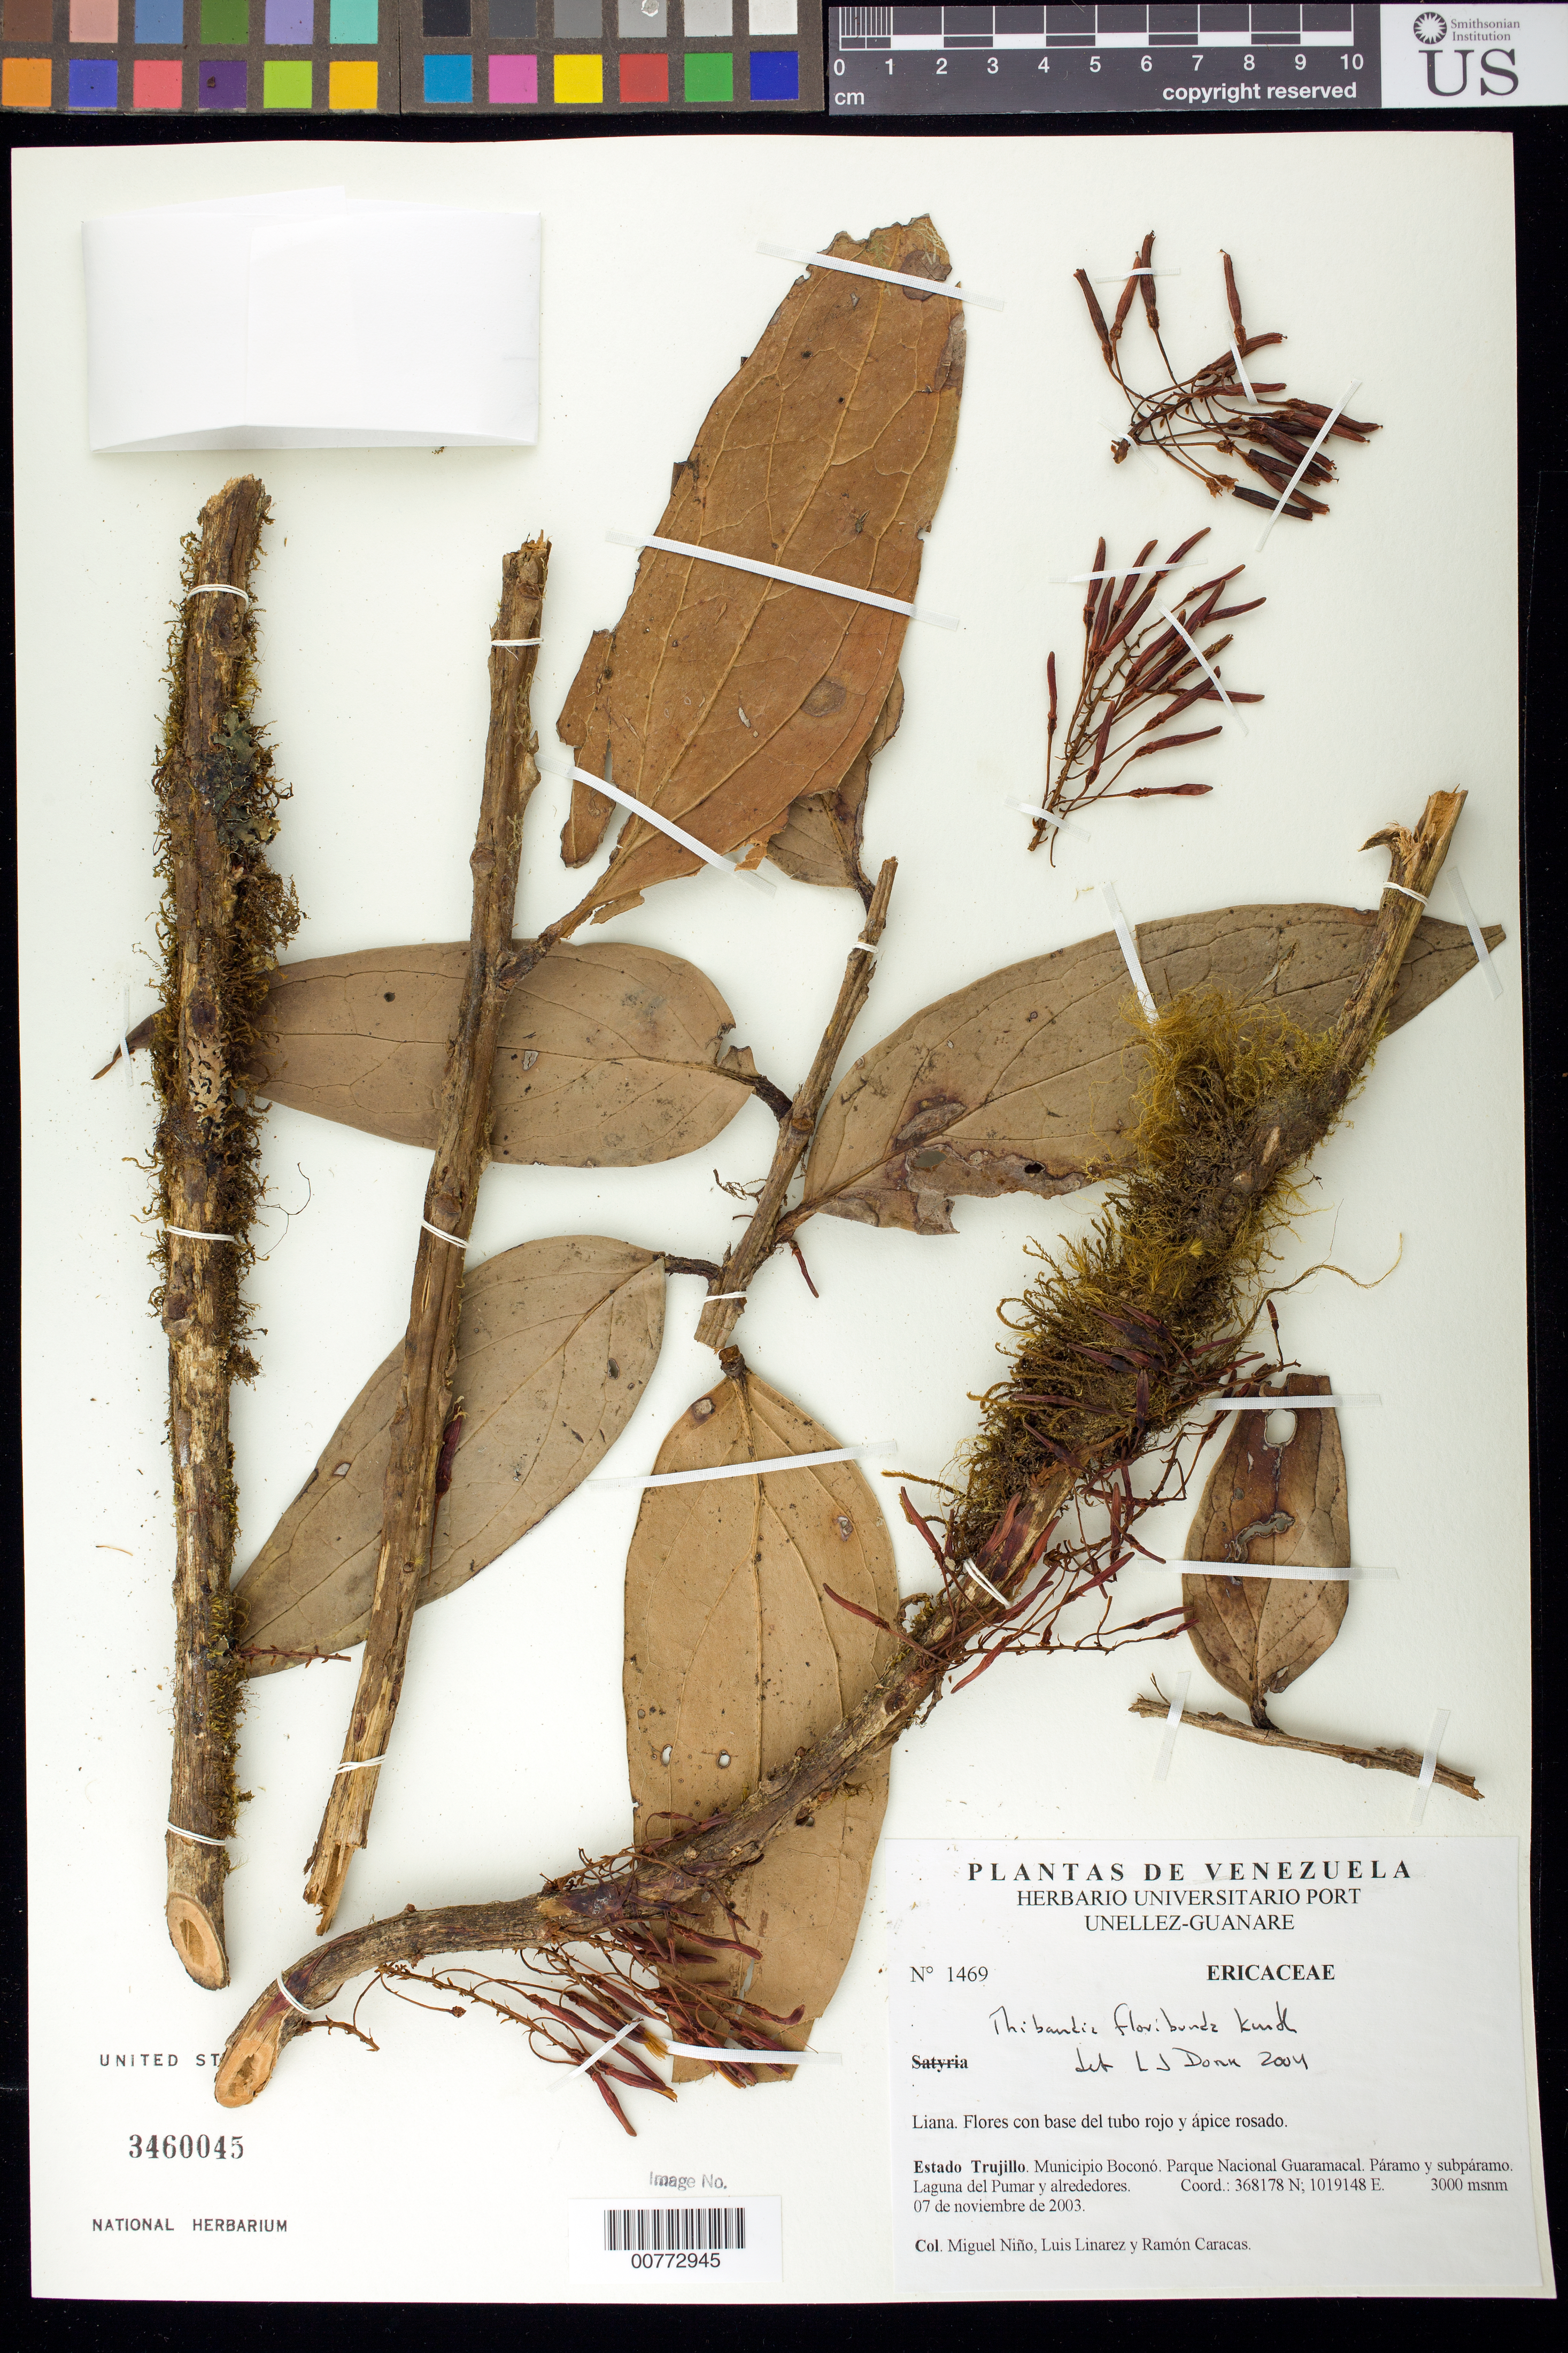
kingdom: Plantae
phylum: Tracheophyta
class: Magnoliopsida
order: Ericales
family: Ericaceae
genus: Satyria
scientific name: Satyria sp.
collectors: S. M. Niño, L. Linárez & R. Caracas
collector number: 1469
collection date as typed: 07 Nov 2003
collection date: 2003-11-07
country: Venezuela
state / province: Trujillo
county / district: Boconó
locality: Parque Nacional Guaramacal. Laguna del Pumar y alrededores.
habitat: Páramo y subpáramo.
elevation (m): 3000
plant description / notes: PORT, US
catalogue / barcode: US 3460045